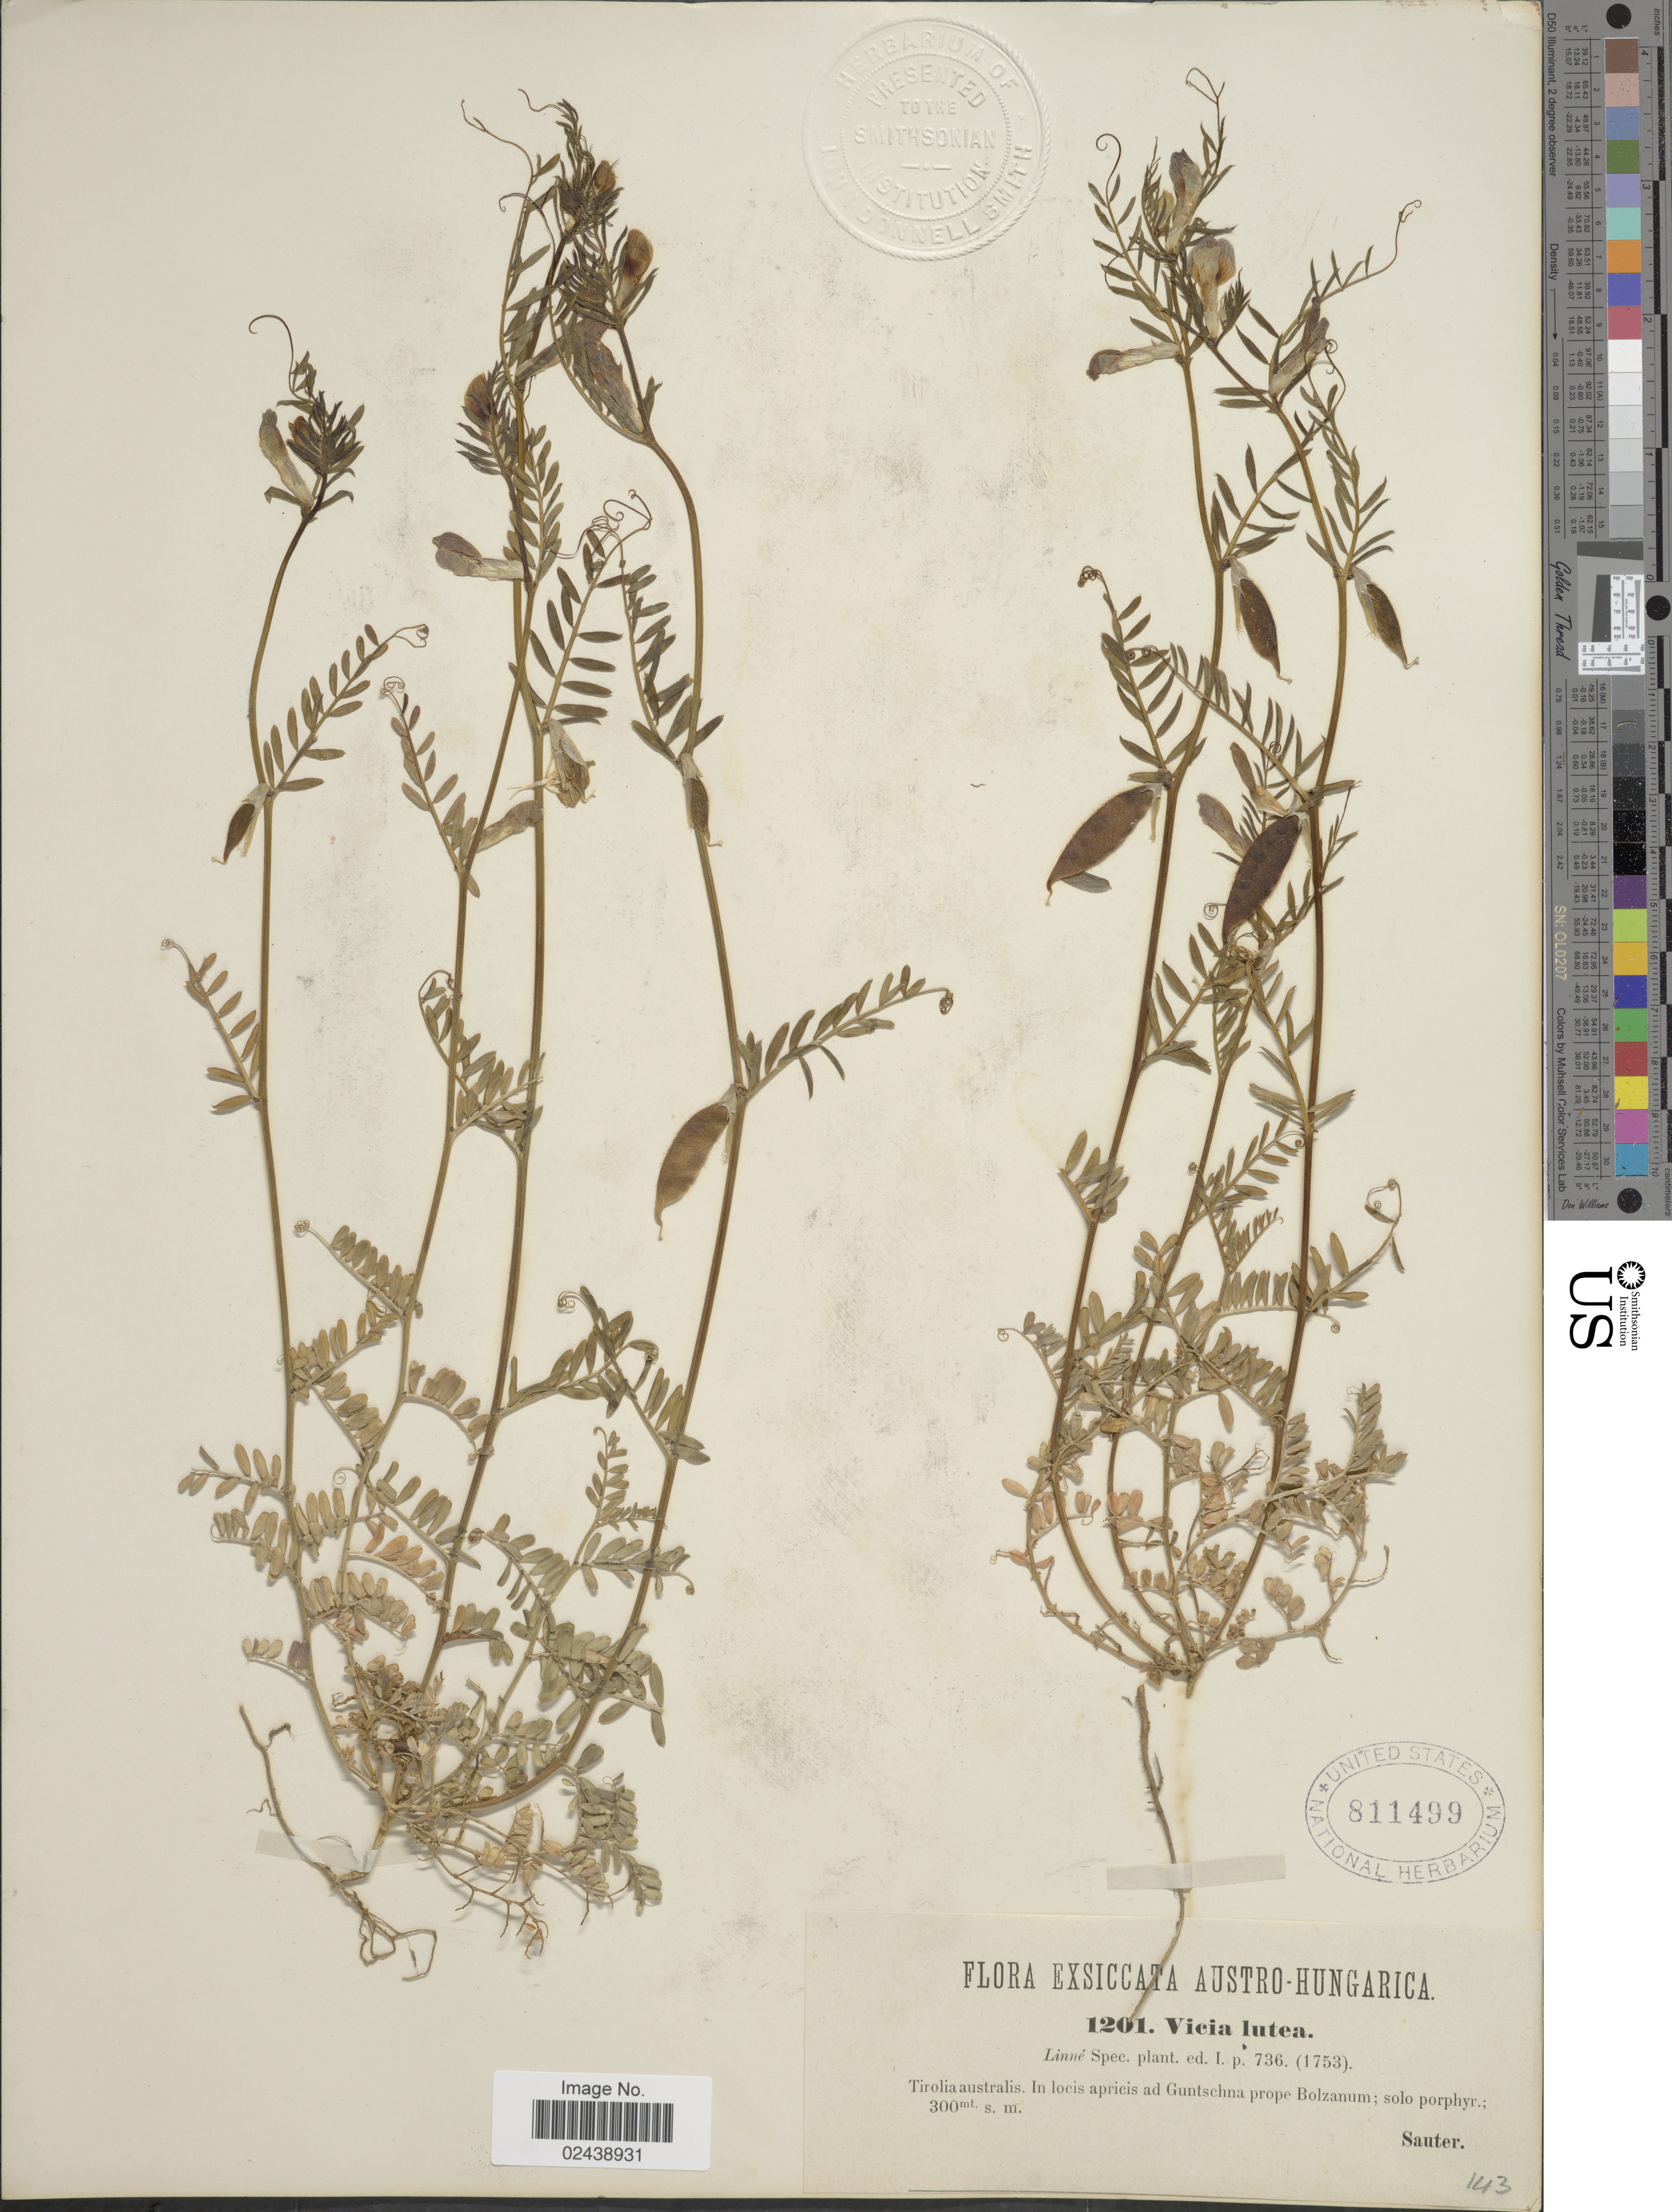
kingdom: Plantae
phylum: Tracheophyta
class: Magnoliopsida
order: Fabales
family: Fabaceae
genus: Vicia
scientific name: Vicia lutea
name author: L.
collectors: -. Sauter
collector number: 1201/143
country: Austria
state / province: Tirol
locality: Austro- Hungarica. Tirolia australis. In locis apricis ad Guntschna prope Bolzanum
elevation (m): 300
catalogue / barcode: US 811499